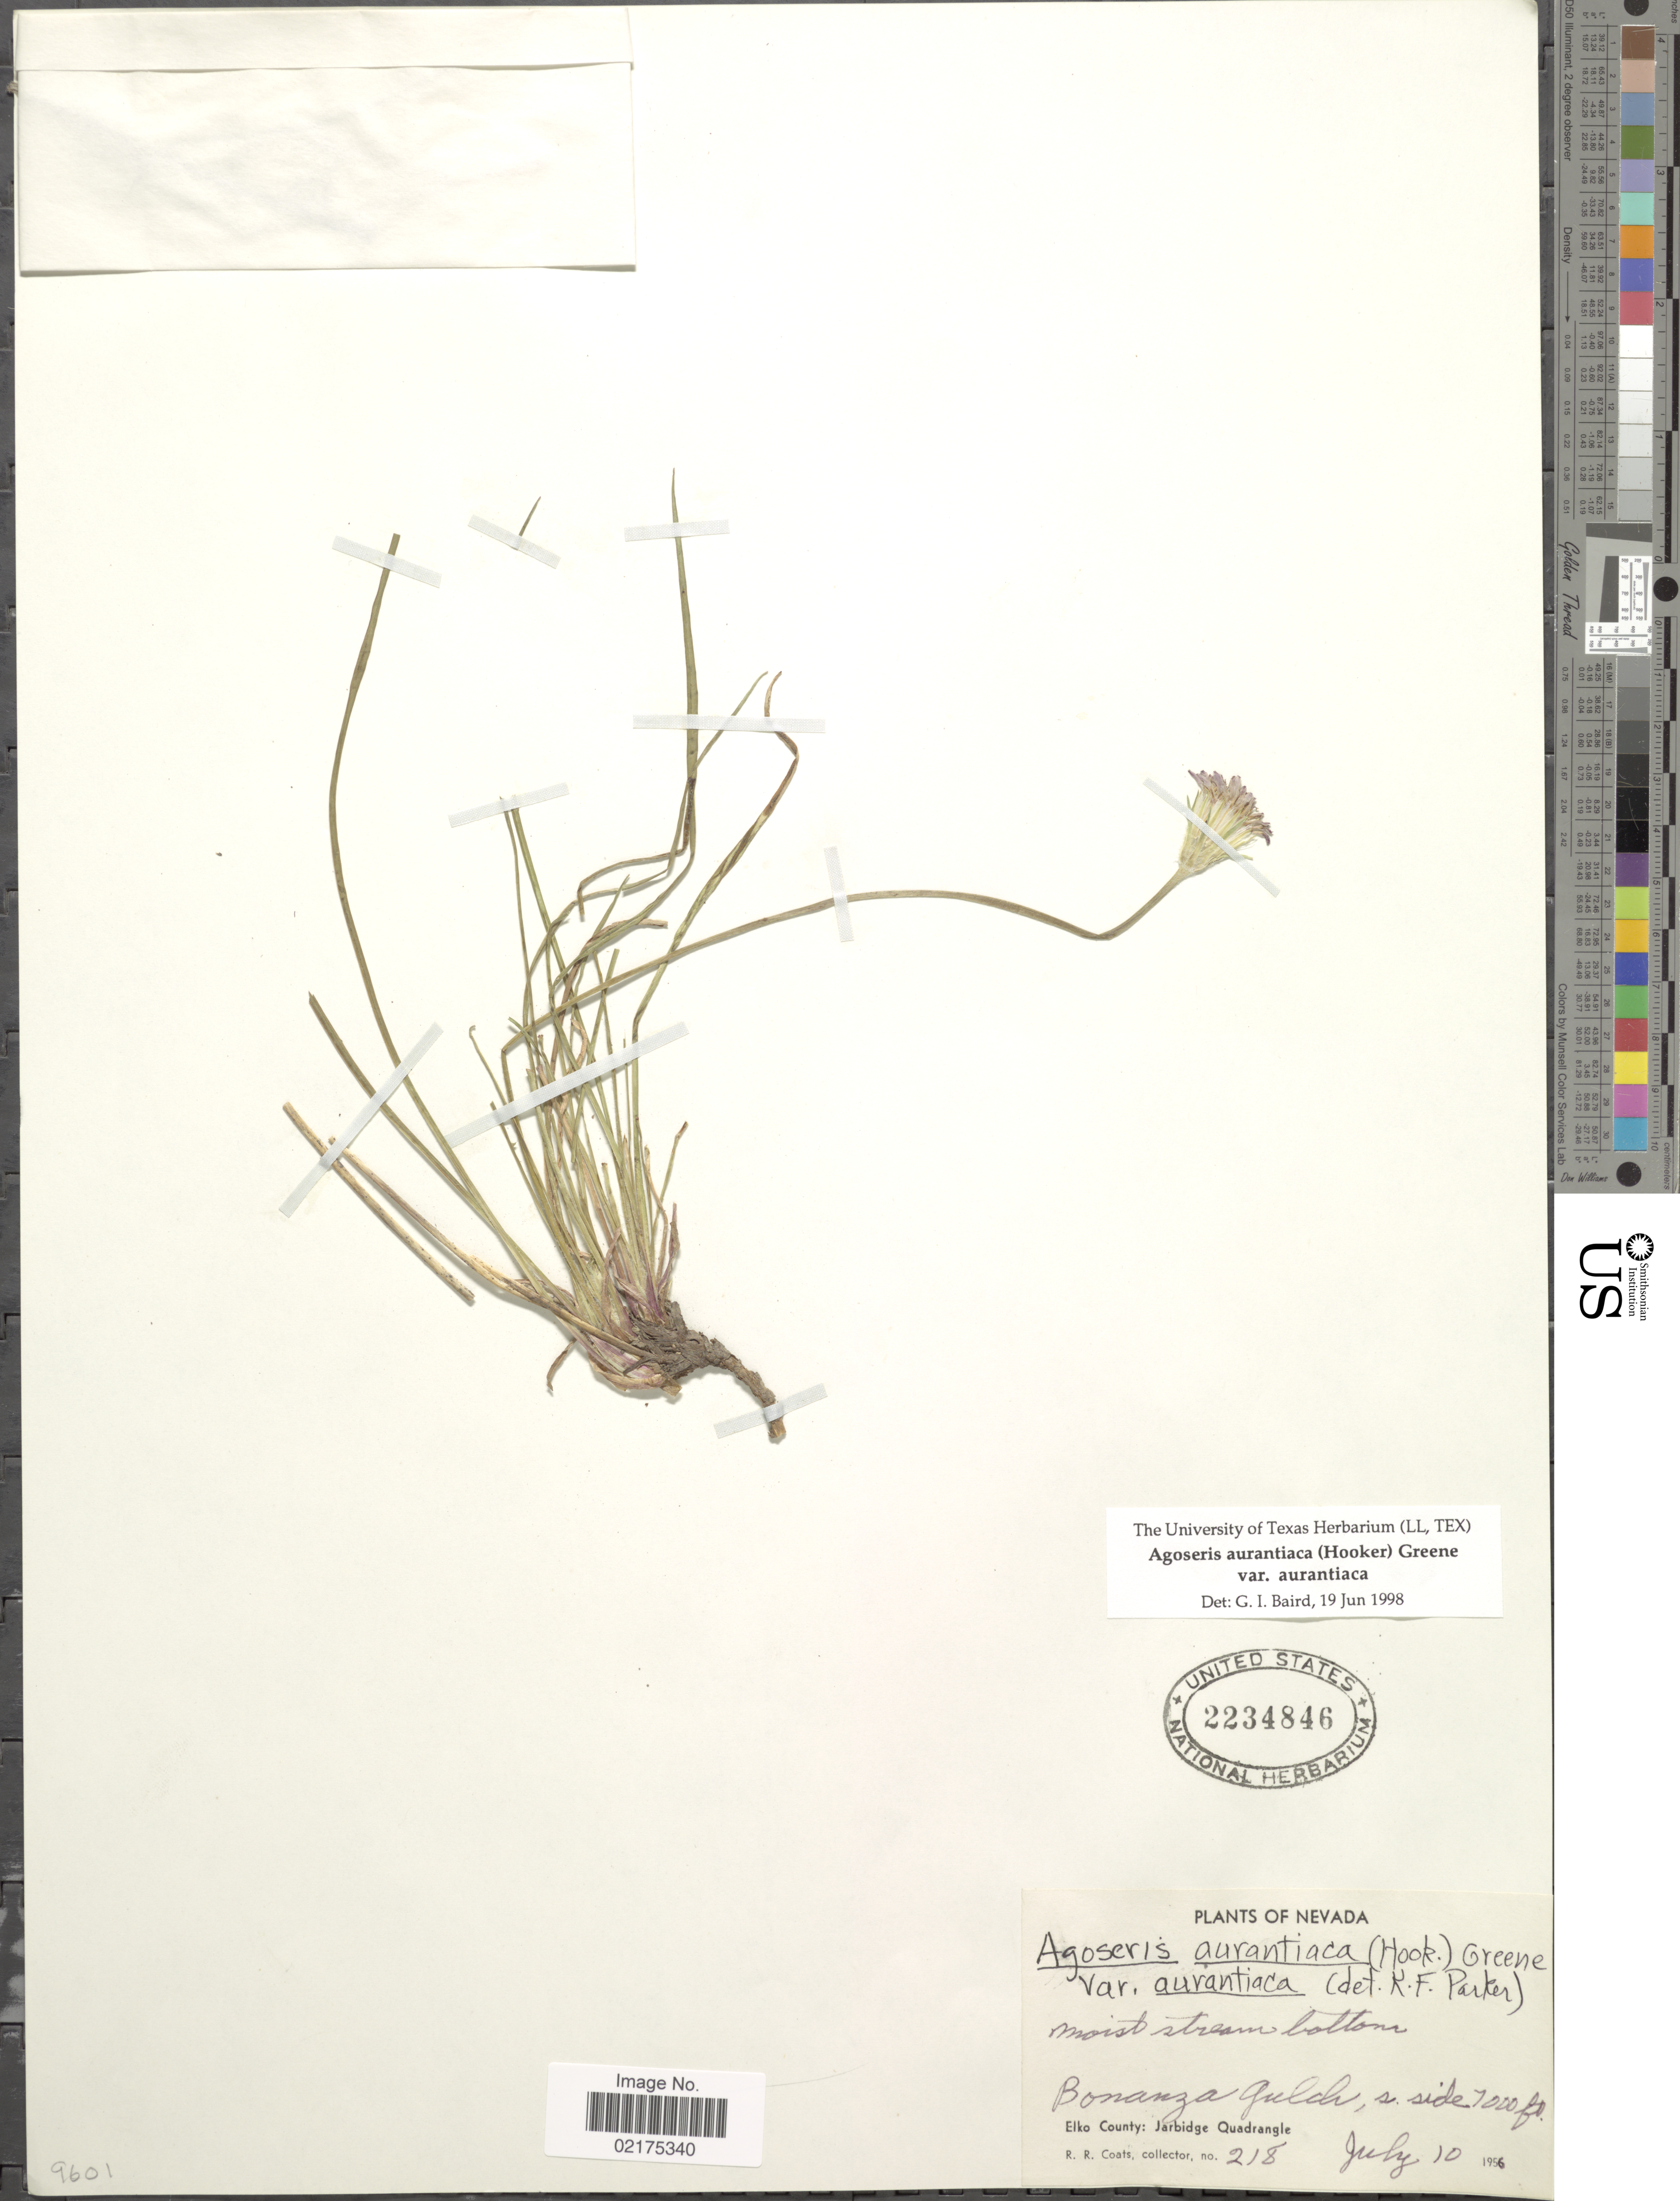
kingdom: Plantae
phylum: Tracheophyta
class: Magnoliopsida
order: Asterales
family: Asteraceae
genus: Agoseris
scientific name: Agoseris aurantiaca var. aurantiaca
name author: (Hook.) Greene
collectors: R. Coats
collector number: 218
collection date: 1956-07-10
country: United States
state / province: Nevada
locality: Bonanza gulch, s. side, Elko County: Jarbidge Quadrangle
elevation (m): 2134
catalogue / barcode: US 2234846